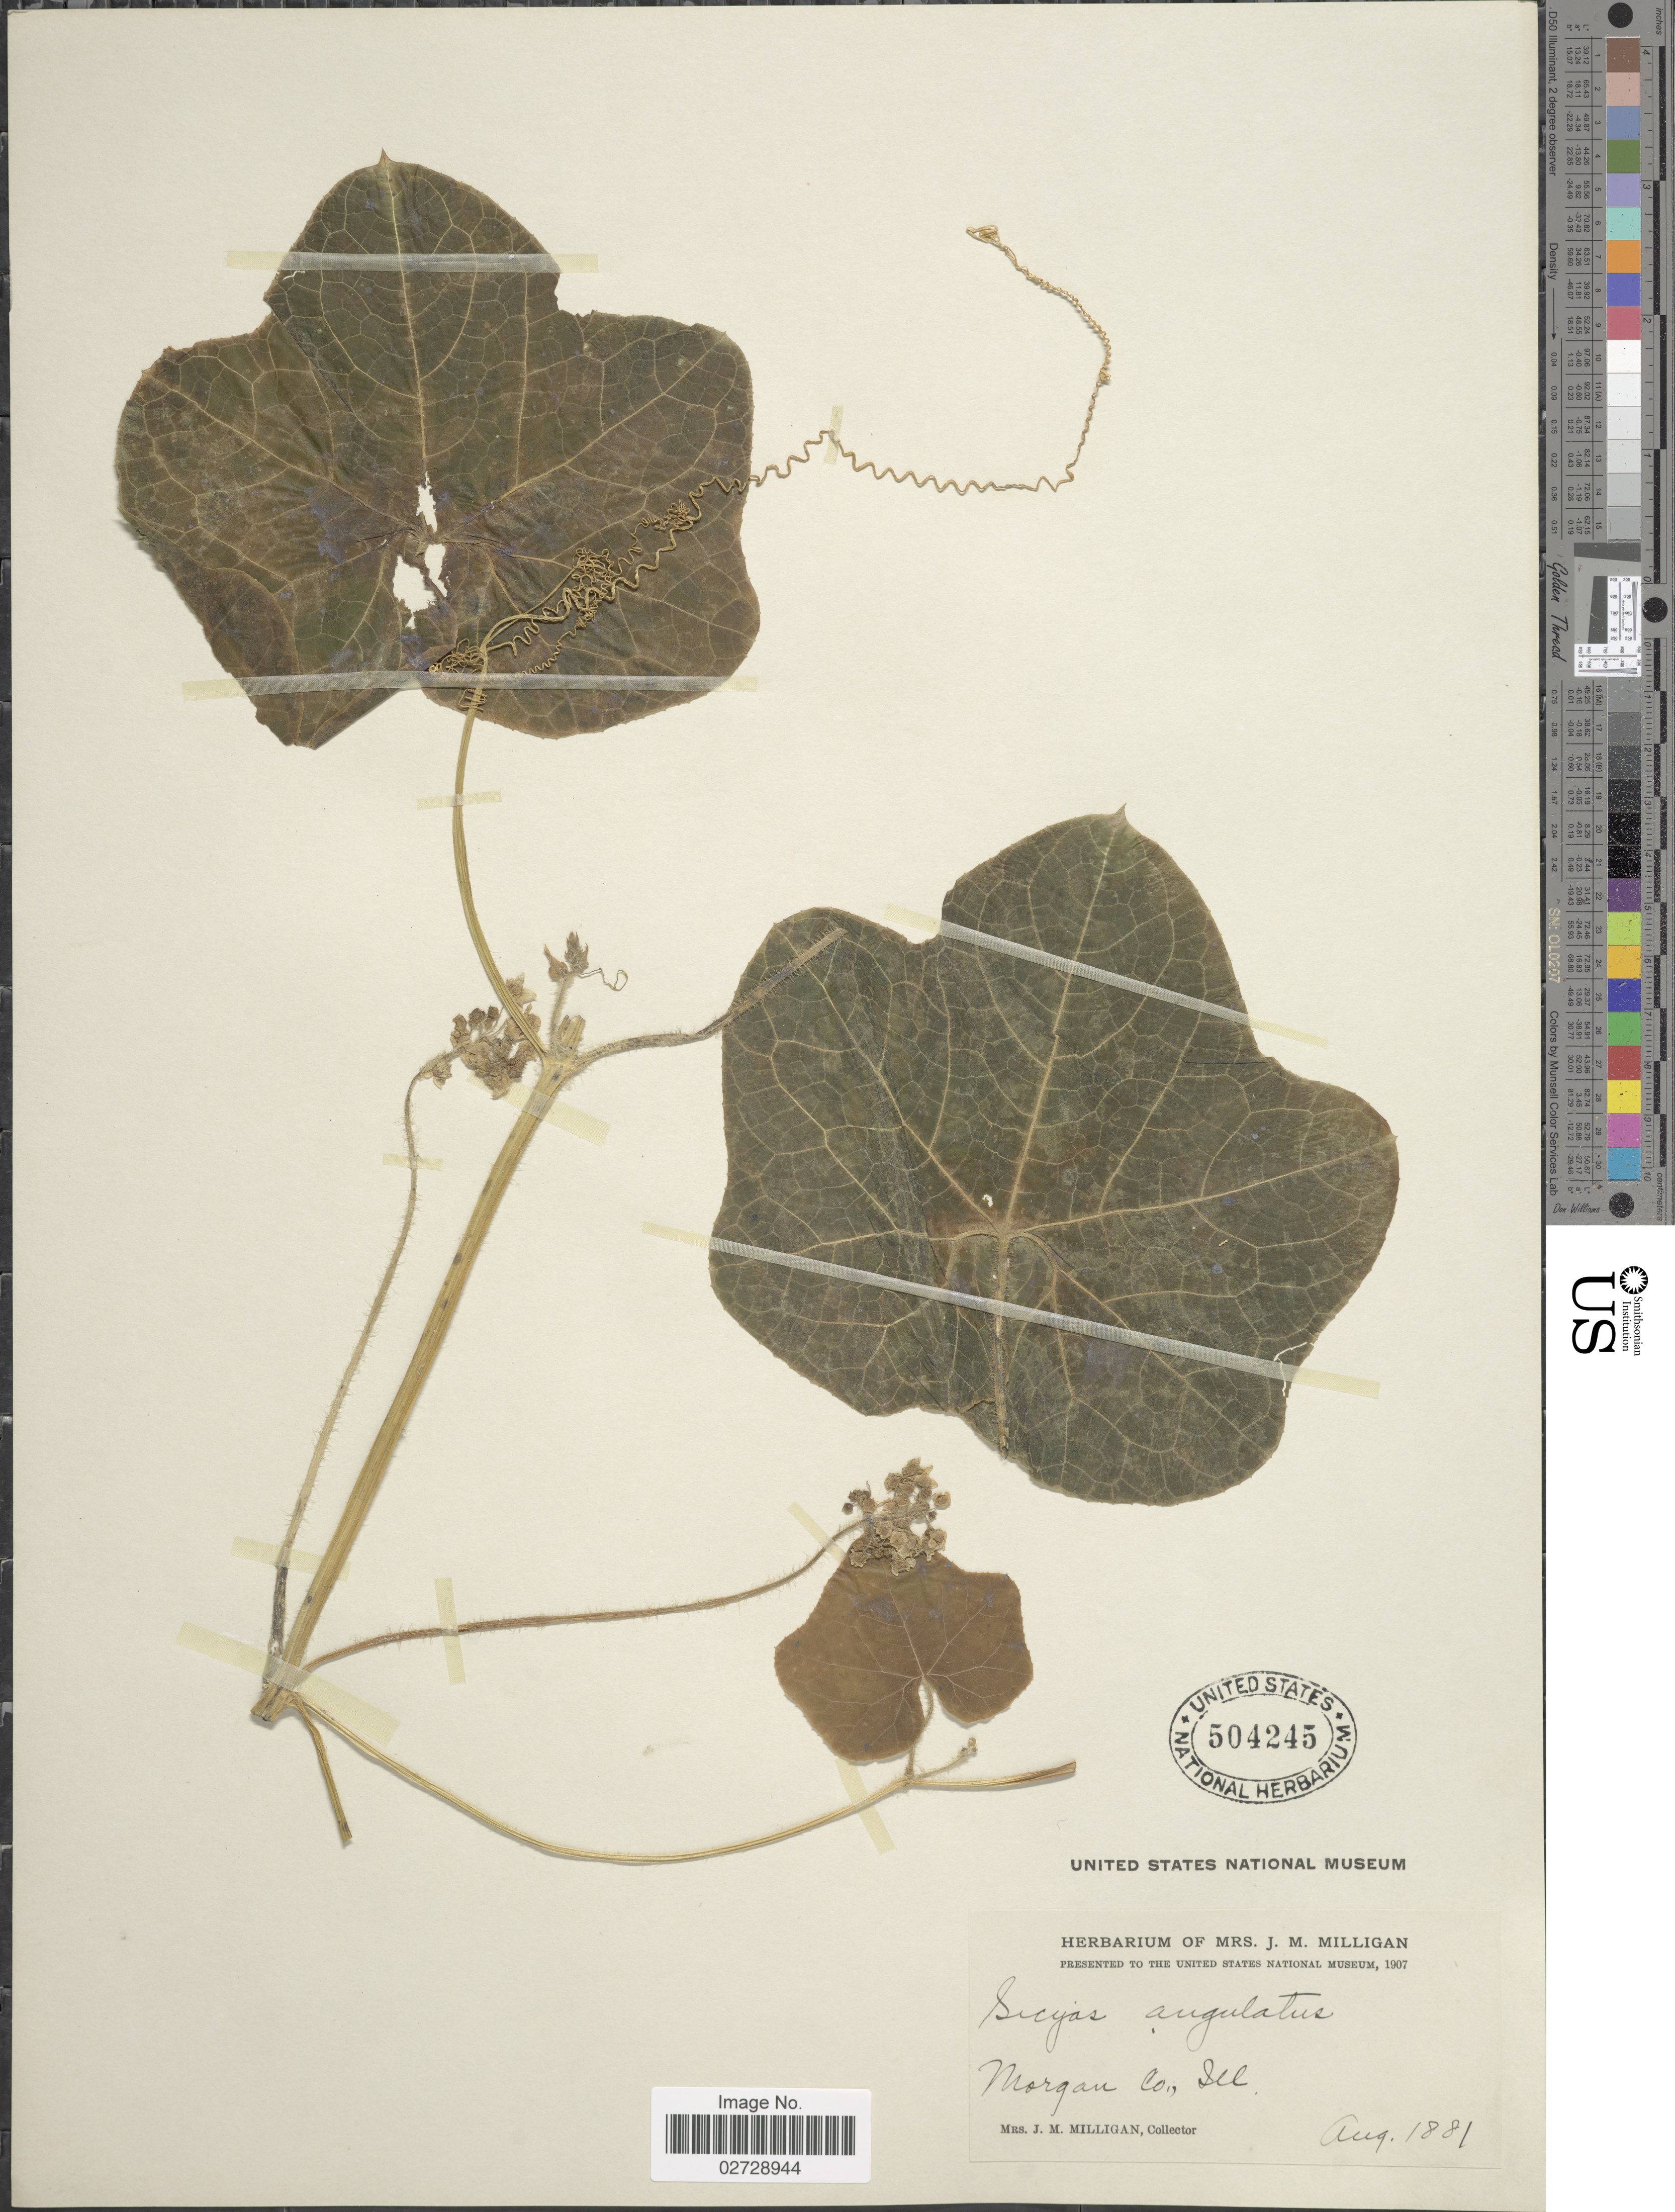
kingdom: Plantae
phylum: Tracheophyta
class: Magnoliopsida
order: Cucurbitales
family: Cucurbitaceae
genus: Sicyos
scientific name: Sicyos angulatus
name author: L.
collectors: J. Milligan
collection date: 1881-08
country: United States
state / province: Illinois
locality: Morgan Co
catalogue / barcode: US 504245